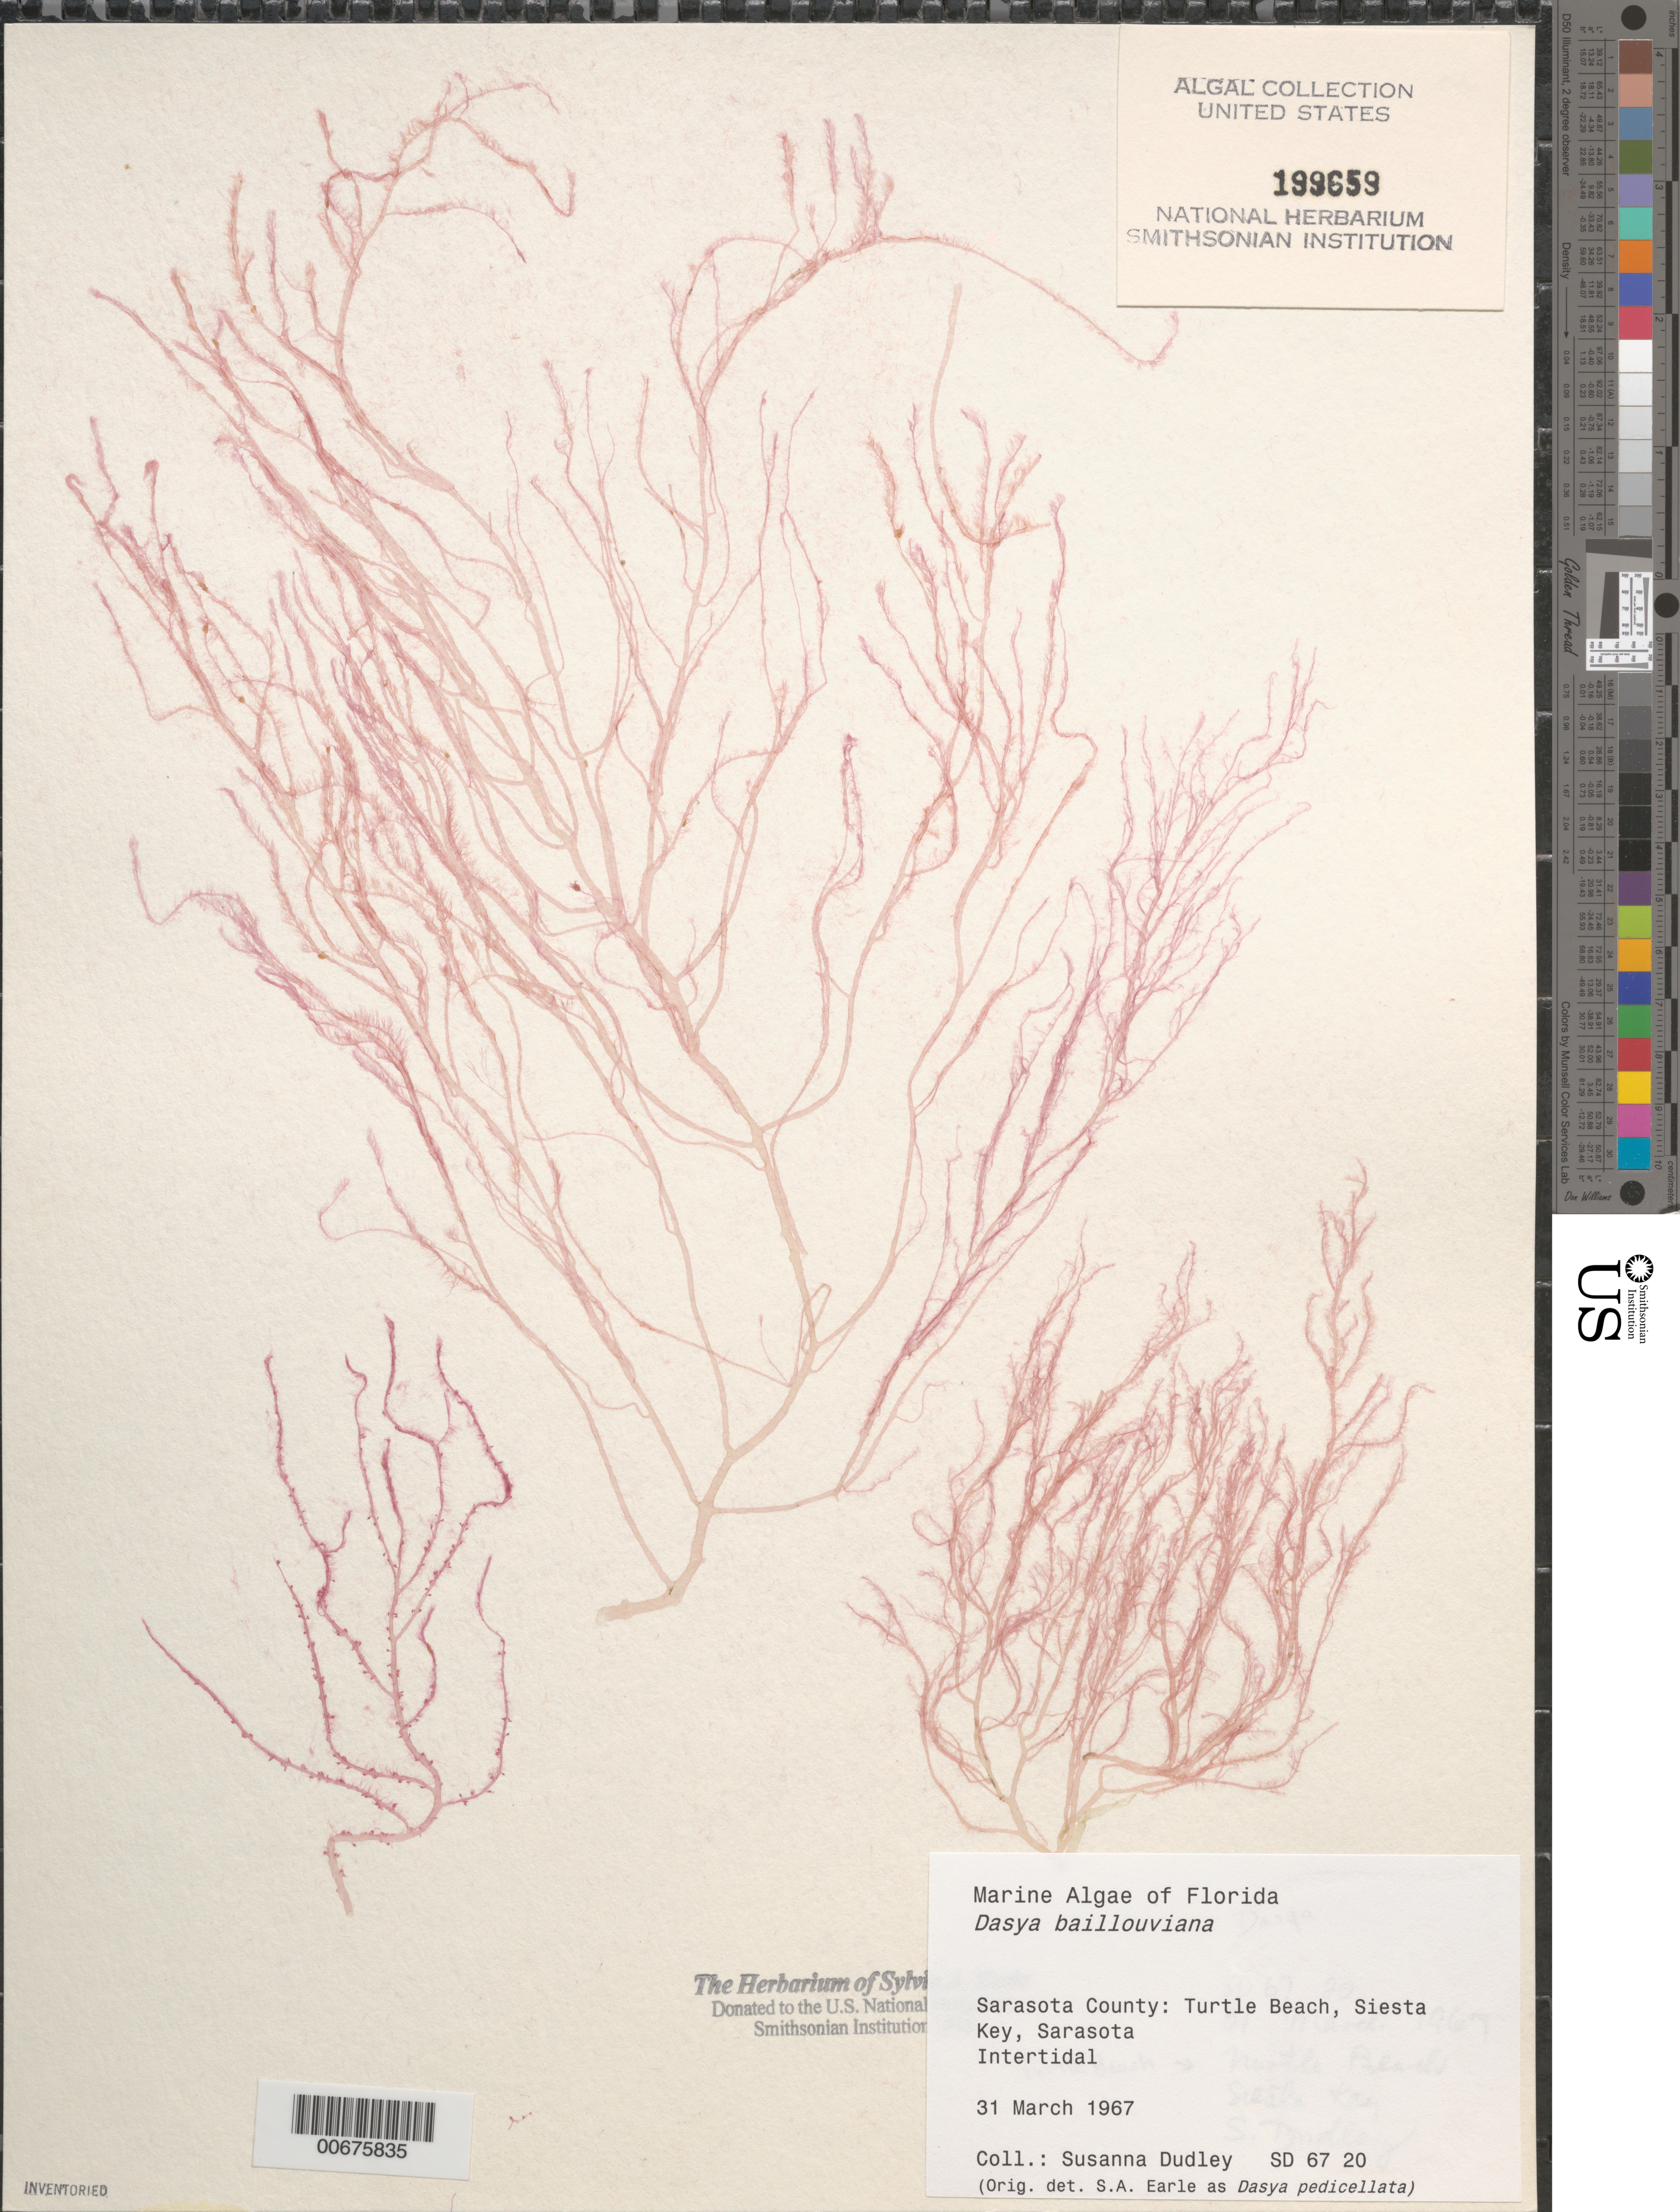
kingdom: Plantae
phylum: Rhodophyta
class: Florideophyceae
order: Ceramiales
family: Dasyaceae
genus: Dasya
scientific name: Dasya pedicellata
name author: (C. Agardh) C. Agardh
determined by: Algae name updating Project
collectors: S. Dudley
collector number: SD 67 20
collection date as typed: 31 Mar 1967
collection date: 1967-03-31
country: United States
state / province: Florida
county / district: Sarasota County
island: Siesta Key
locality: Turtle Beach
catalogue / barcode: US 199659